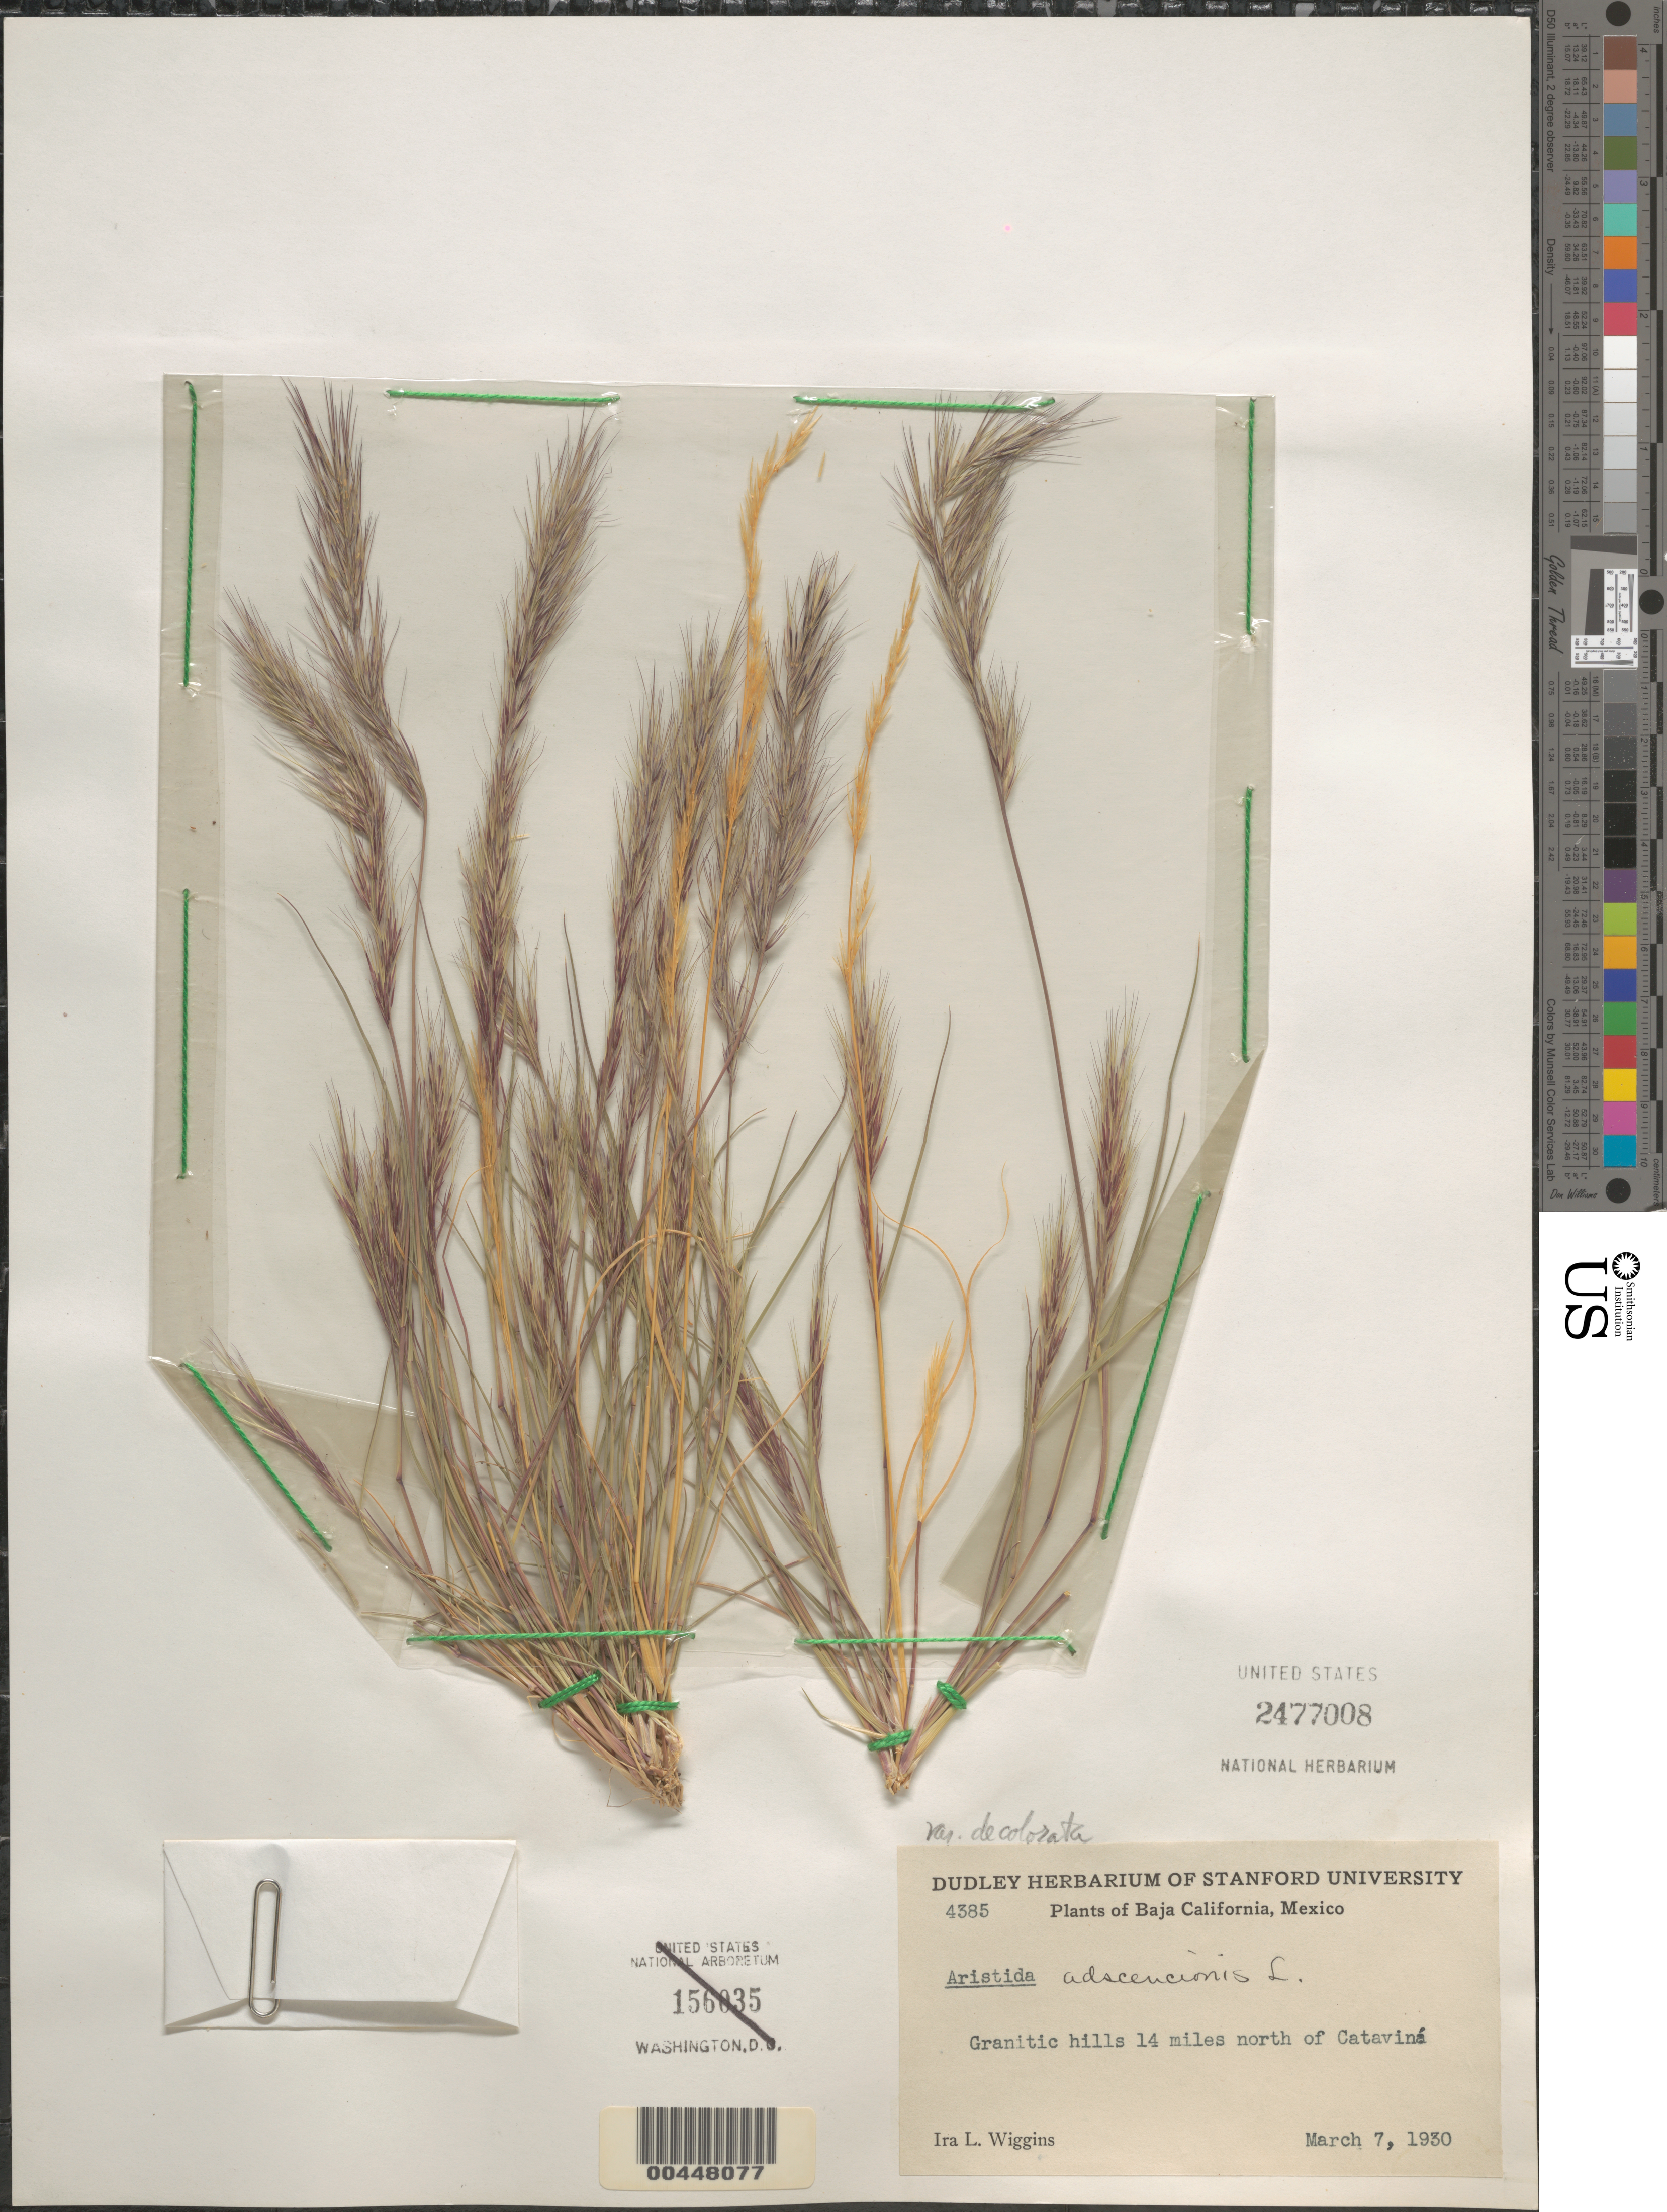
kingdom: Plantae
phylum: Tracheophyta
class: Liliopsida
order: Poales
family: Poaceae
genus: Aristida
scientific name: Aristida adscensionis var. decolorata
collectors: I. L. Wiggins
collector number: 4385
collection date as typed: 7 Mar 1930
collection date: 1930-03-07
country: Mexico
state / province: Baja California Sur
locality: Granitic hills 14 miles N of Cataviná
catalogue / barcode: US 2477008